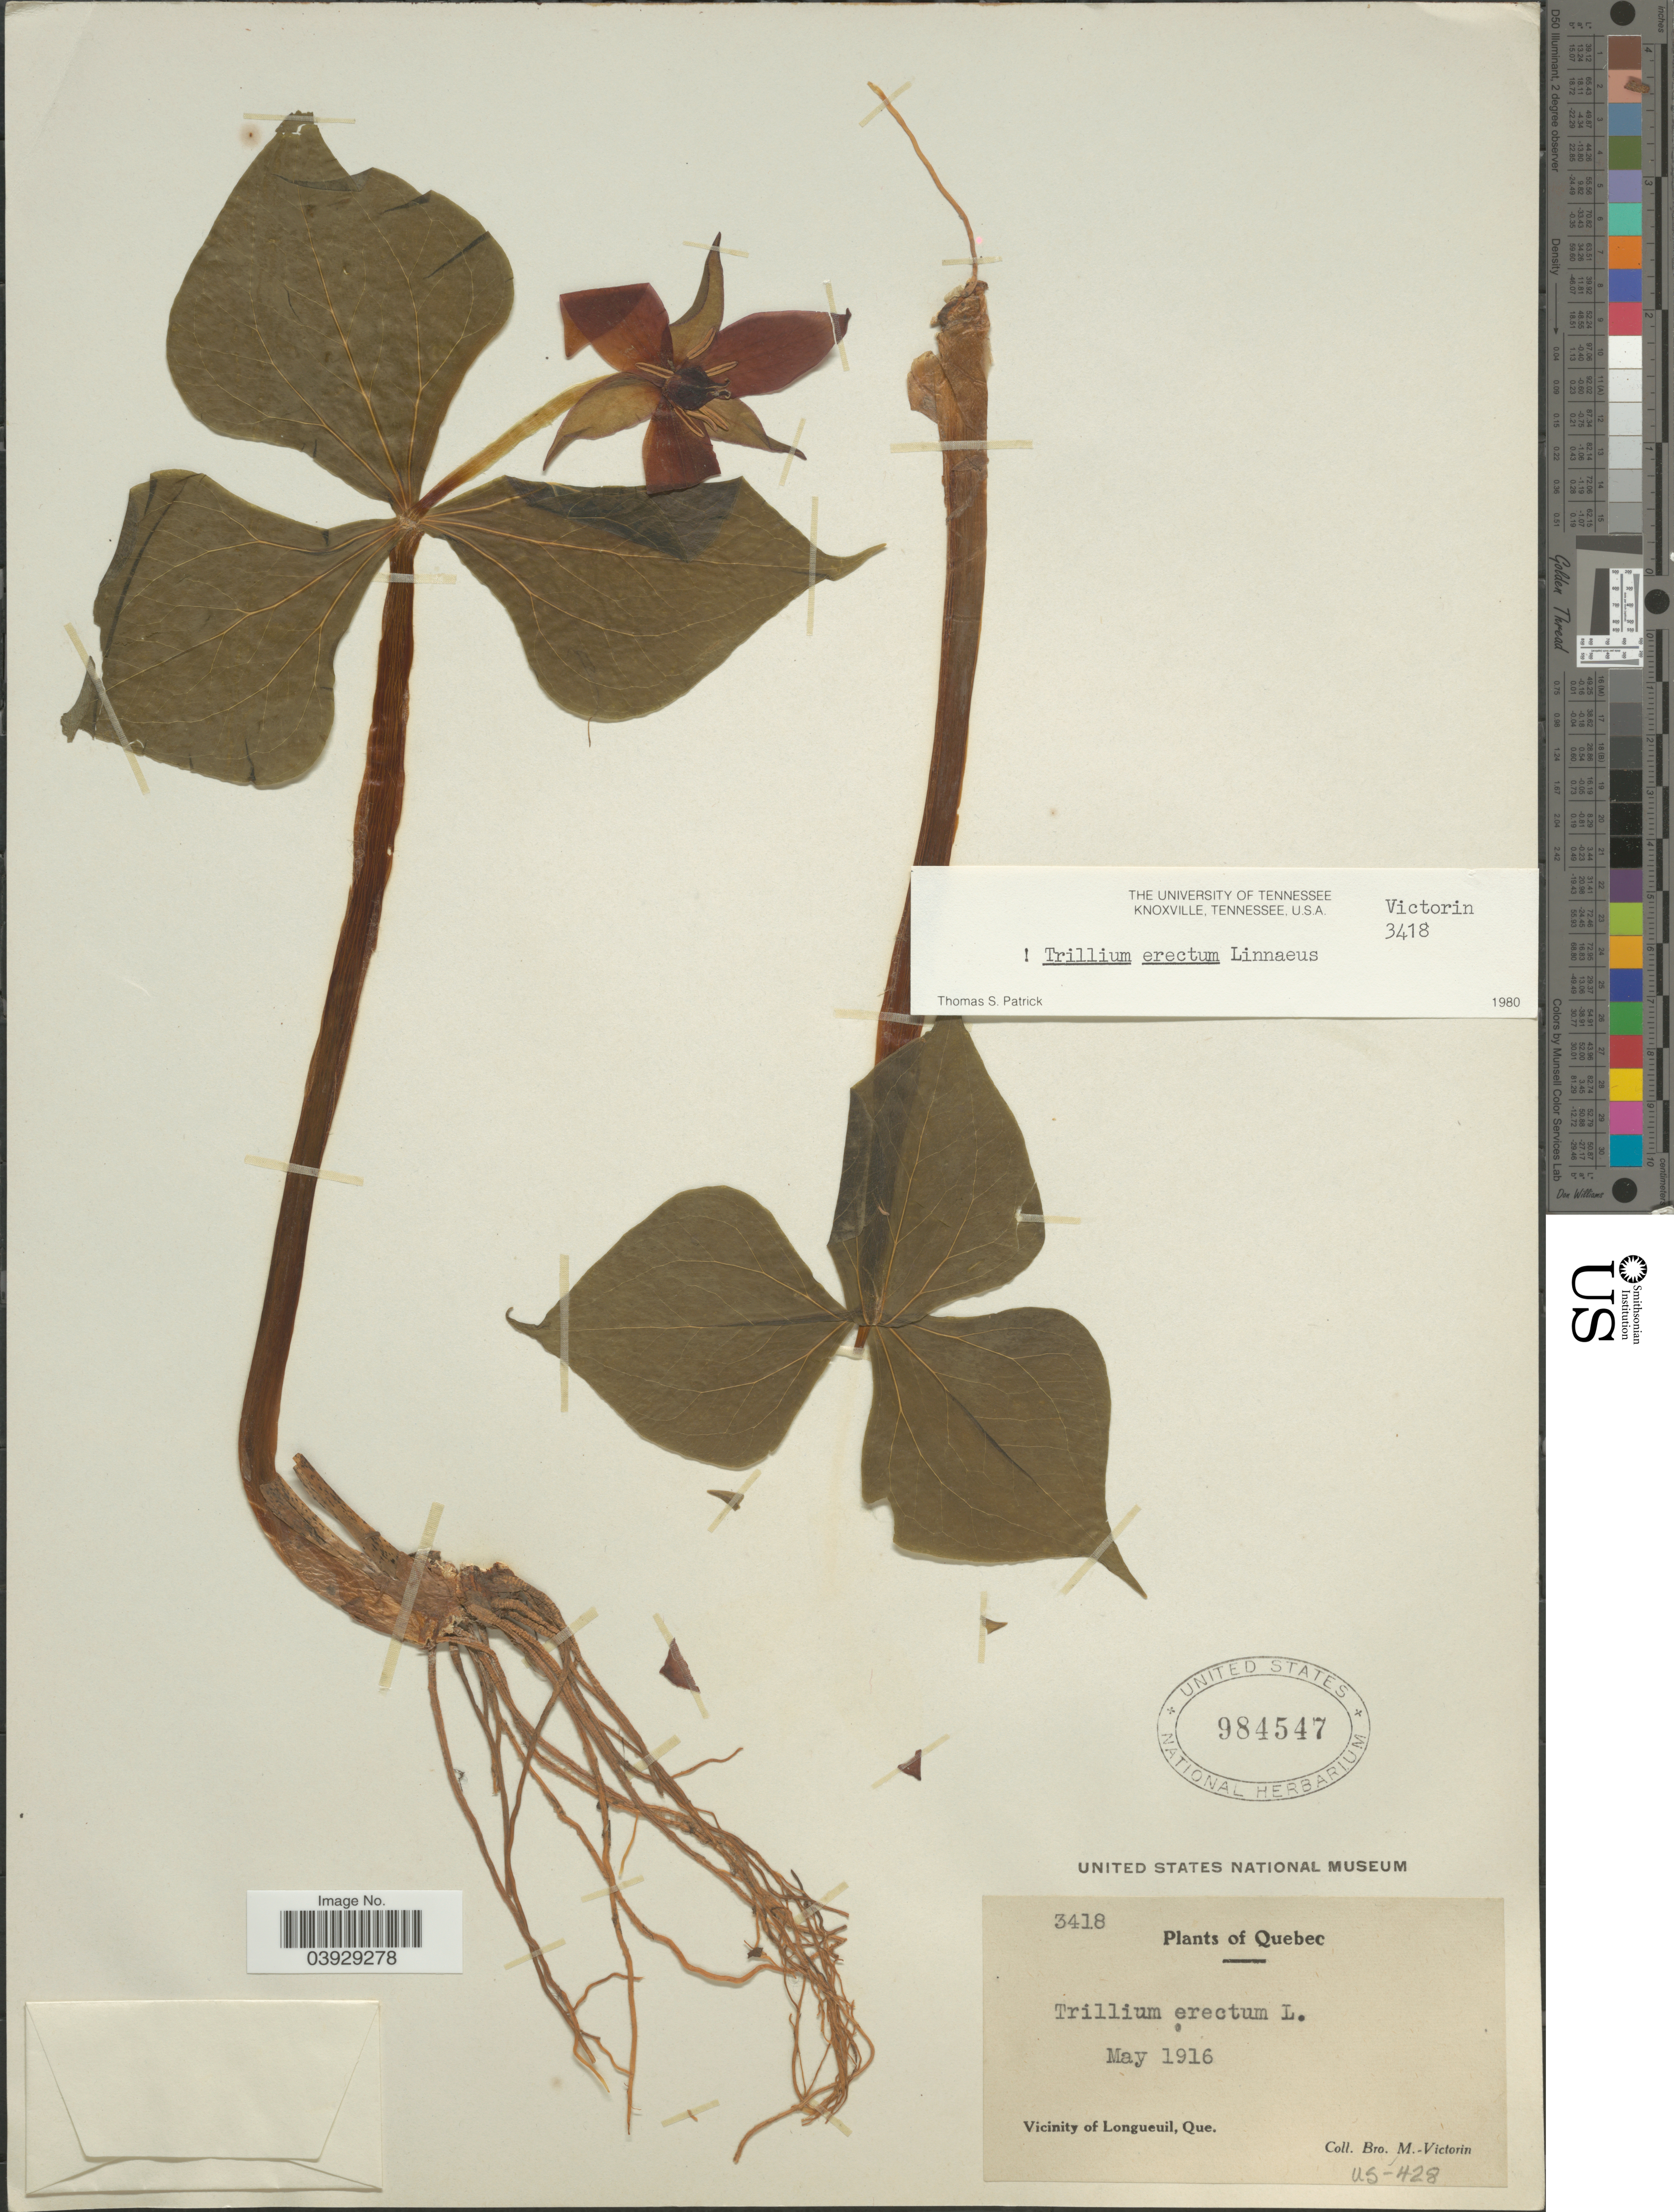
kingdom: Plantae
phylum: Tracheophyta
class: Liliopsida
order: Liliales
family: Melanthiaceae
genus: Trillium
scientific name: Trillium erectum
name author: L.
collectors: Fr. Marie-Victorin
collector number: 3418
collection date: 1916-05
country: Canada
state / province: Quebec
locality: Vicinity of Longueuil.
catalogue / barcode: US 984547